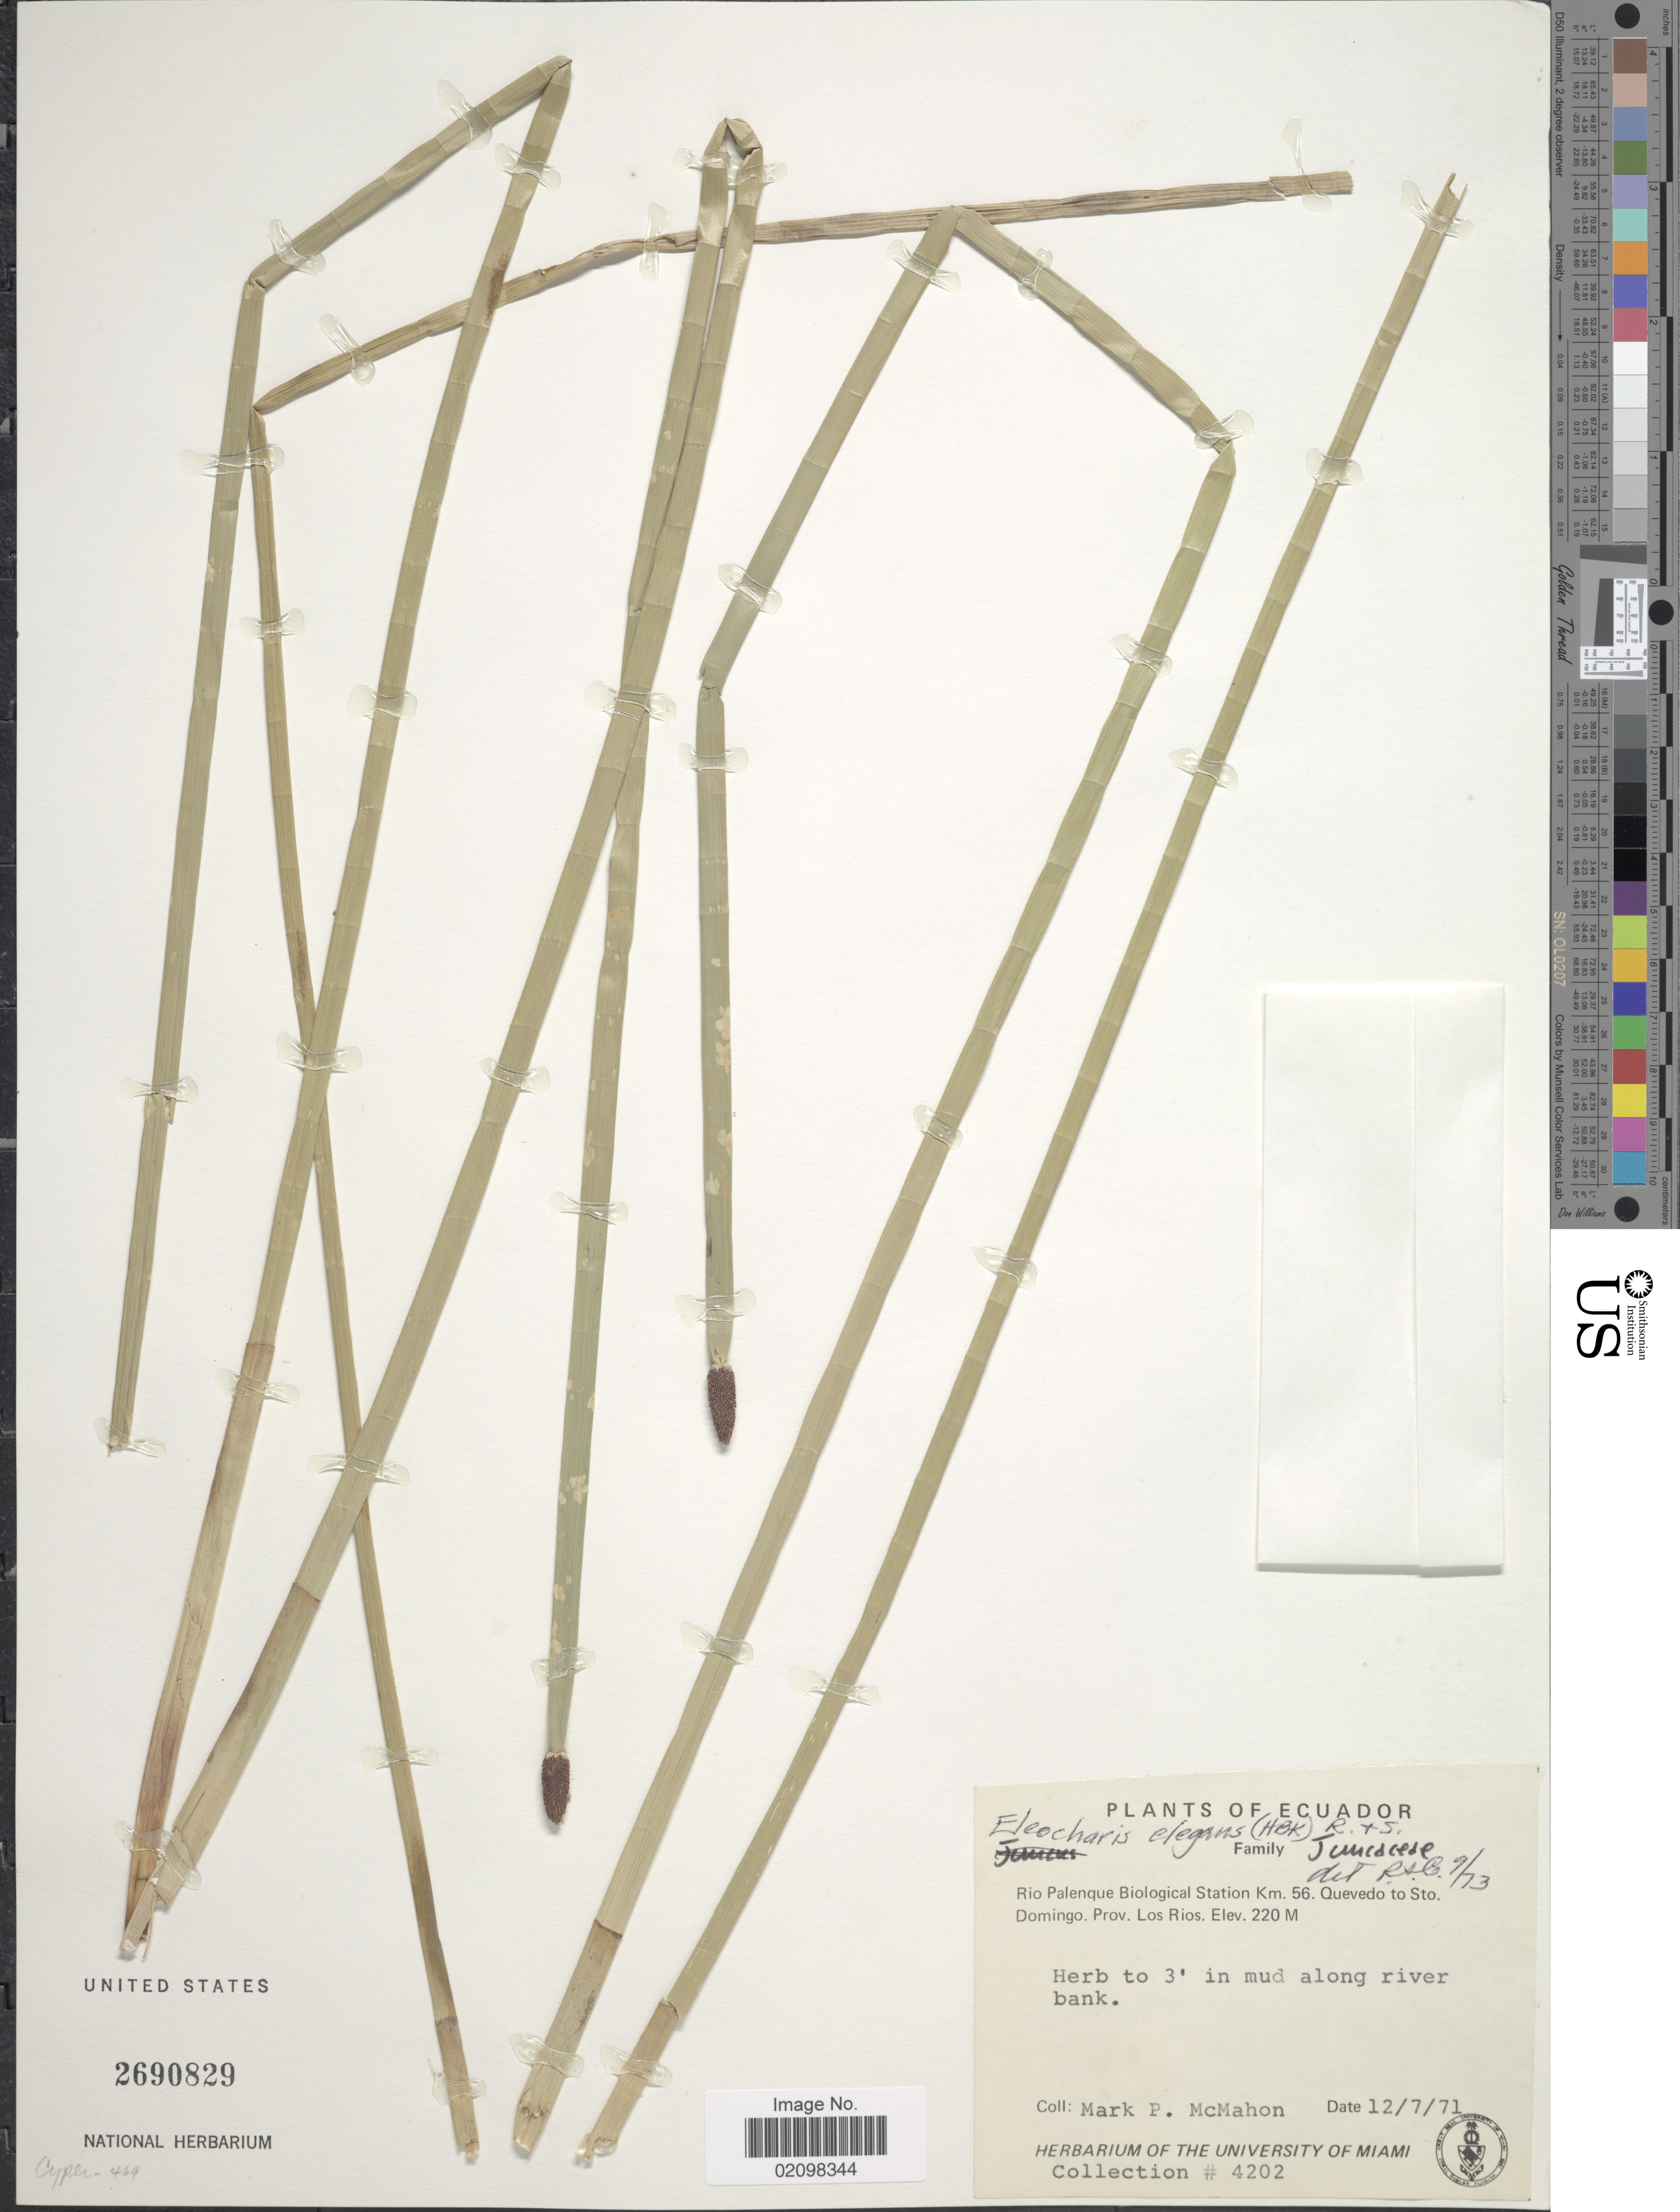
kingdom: Plantae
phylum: Tracheophyta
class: Liliopsida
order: Poales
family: Cyperaceae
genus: Eleocharis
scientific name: Eleocharis elegans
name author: (Kunth) Roem. & Schult.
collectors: M. McMahon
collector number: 4202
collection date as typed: Transcribed d/m/y: 12/7/71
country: Ecuador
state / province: Los Ríos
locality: Rio Palenque Biological Station Km. 56. Quevedo to Sto. Domingo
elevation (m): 220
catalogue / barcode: US 2690829